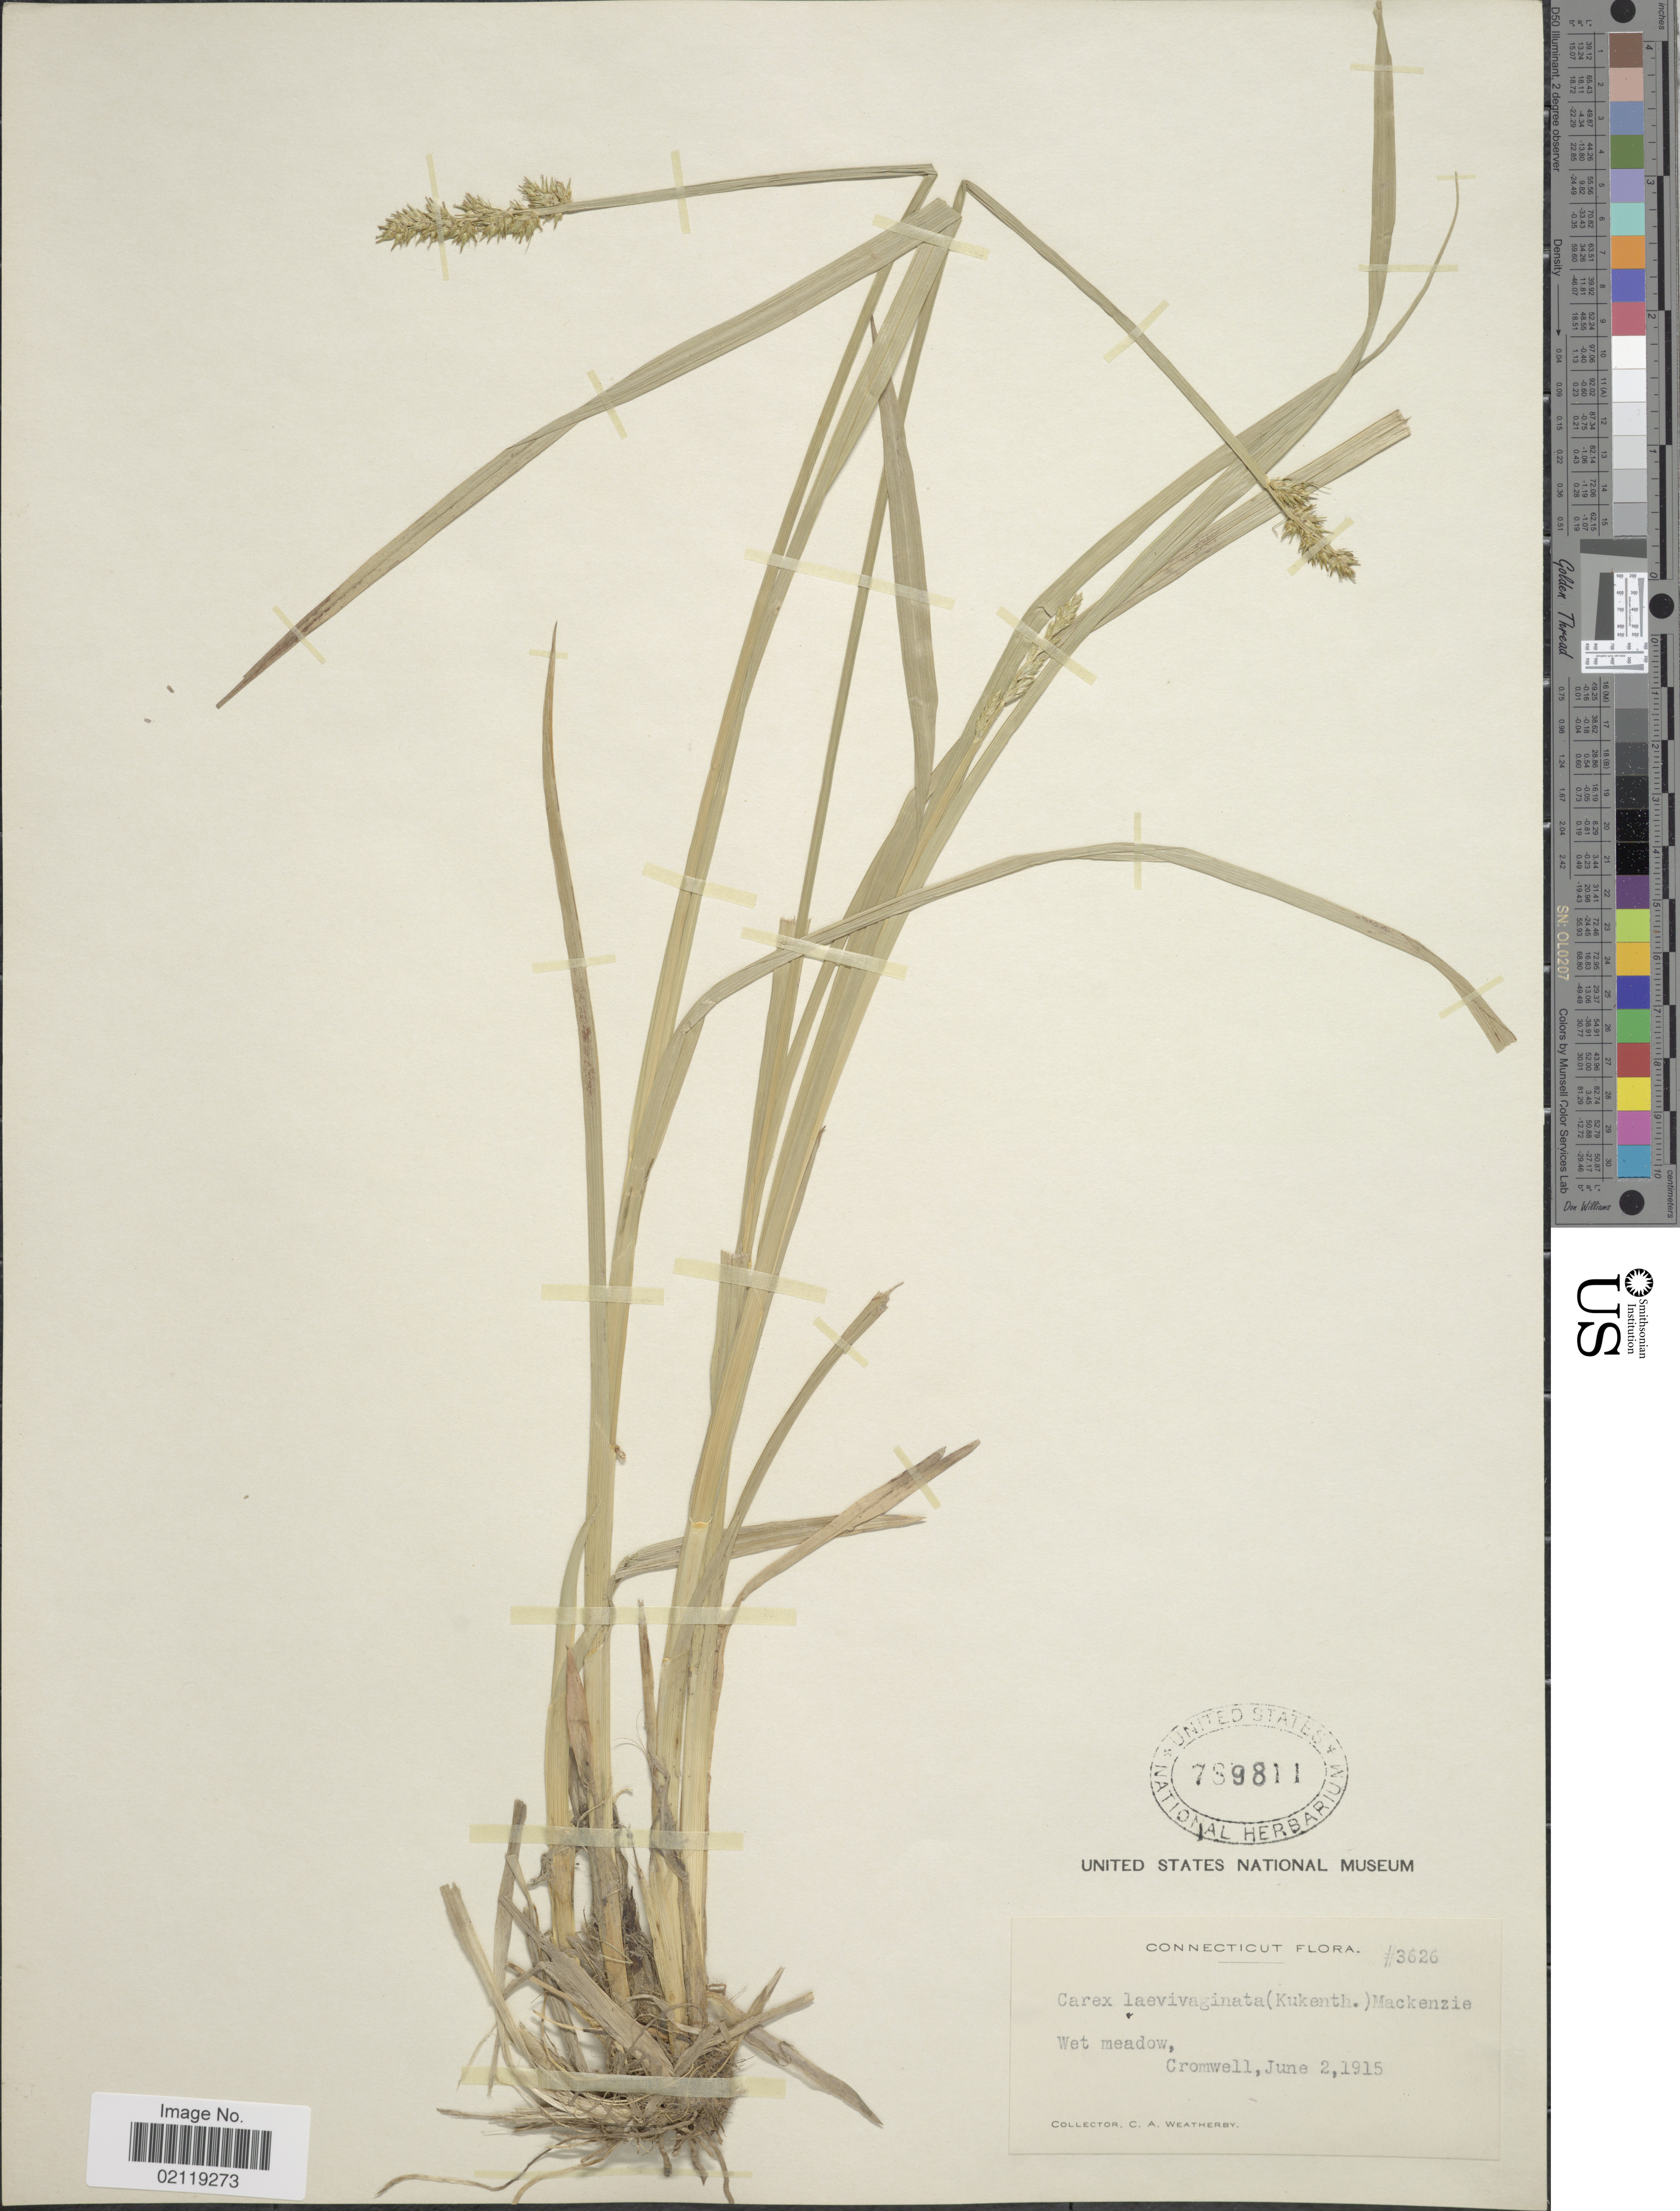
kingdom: Plantae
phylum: Tracheophyta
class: Liliopsida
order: Poales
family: Cyperaceae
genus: Carex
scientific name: Carex laevivaginata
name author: (Kük.) Mack.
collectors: C. A. Weatherby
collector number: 3626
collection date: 1915-06-02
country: United States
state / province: Connecticut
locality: Wet meadow, Cromwell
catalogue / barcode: US 789811